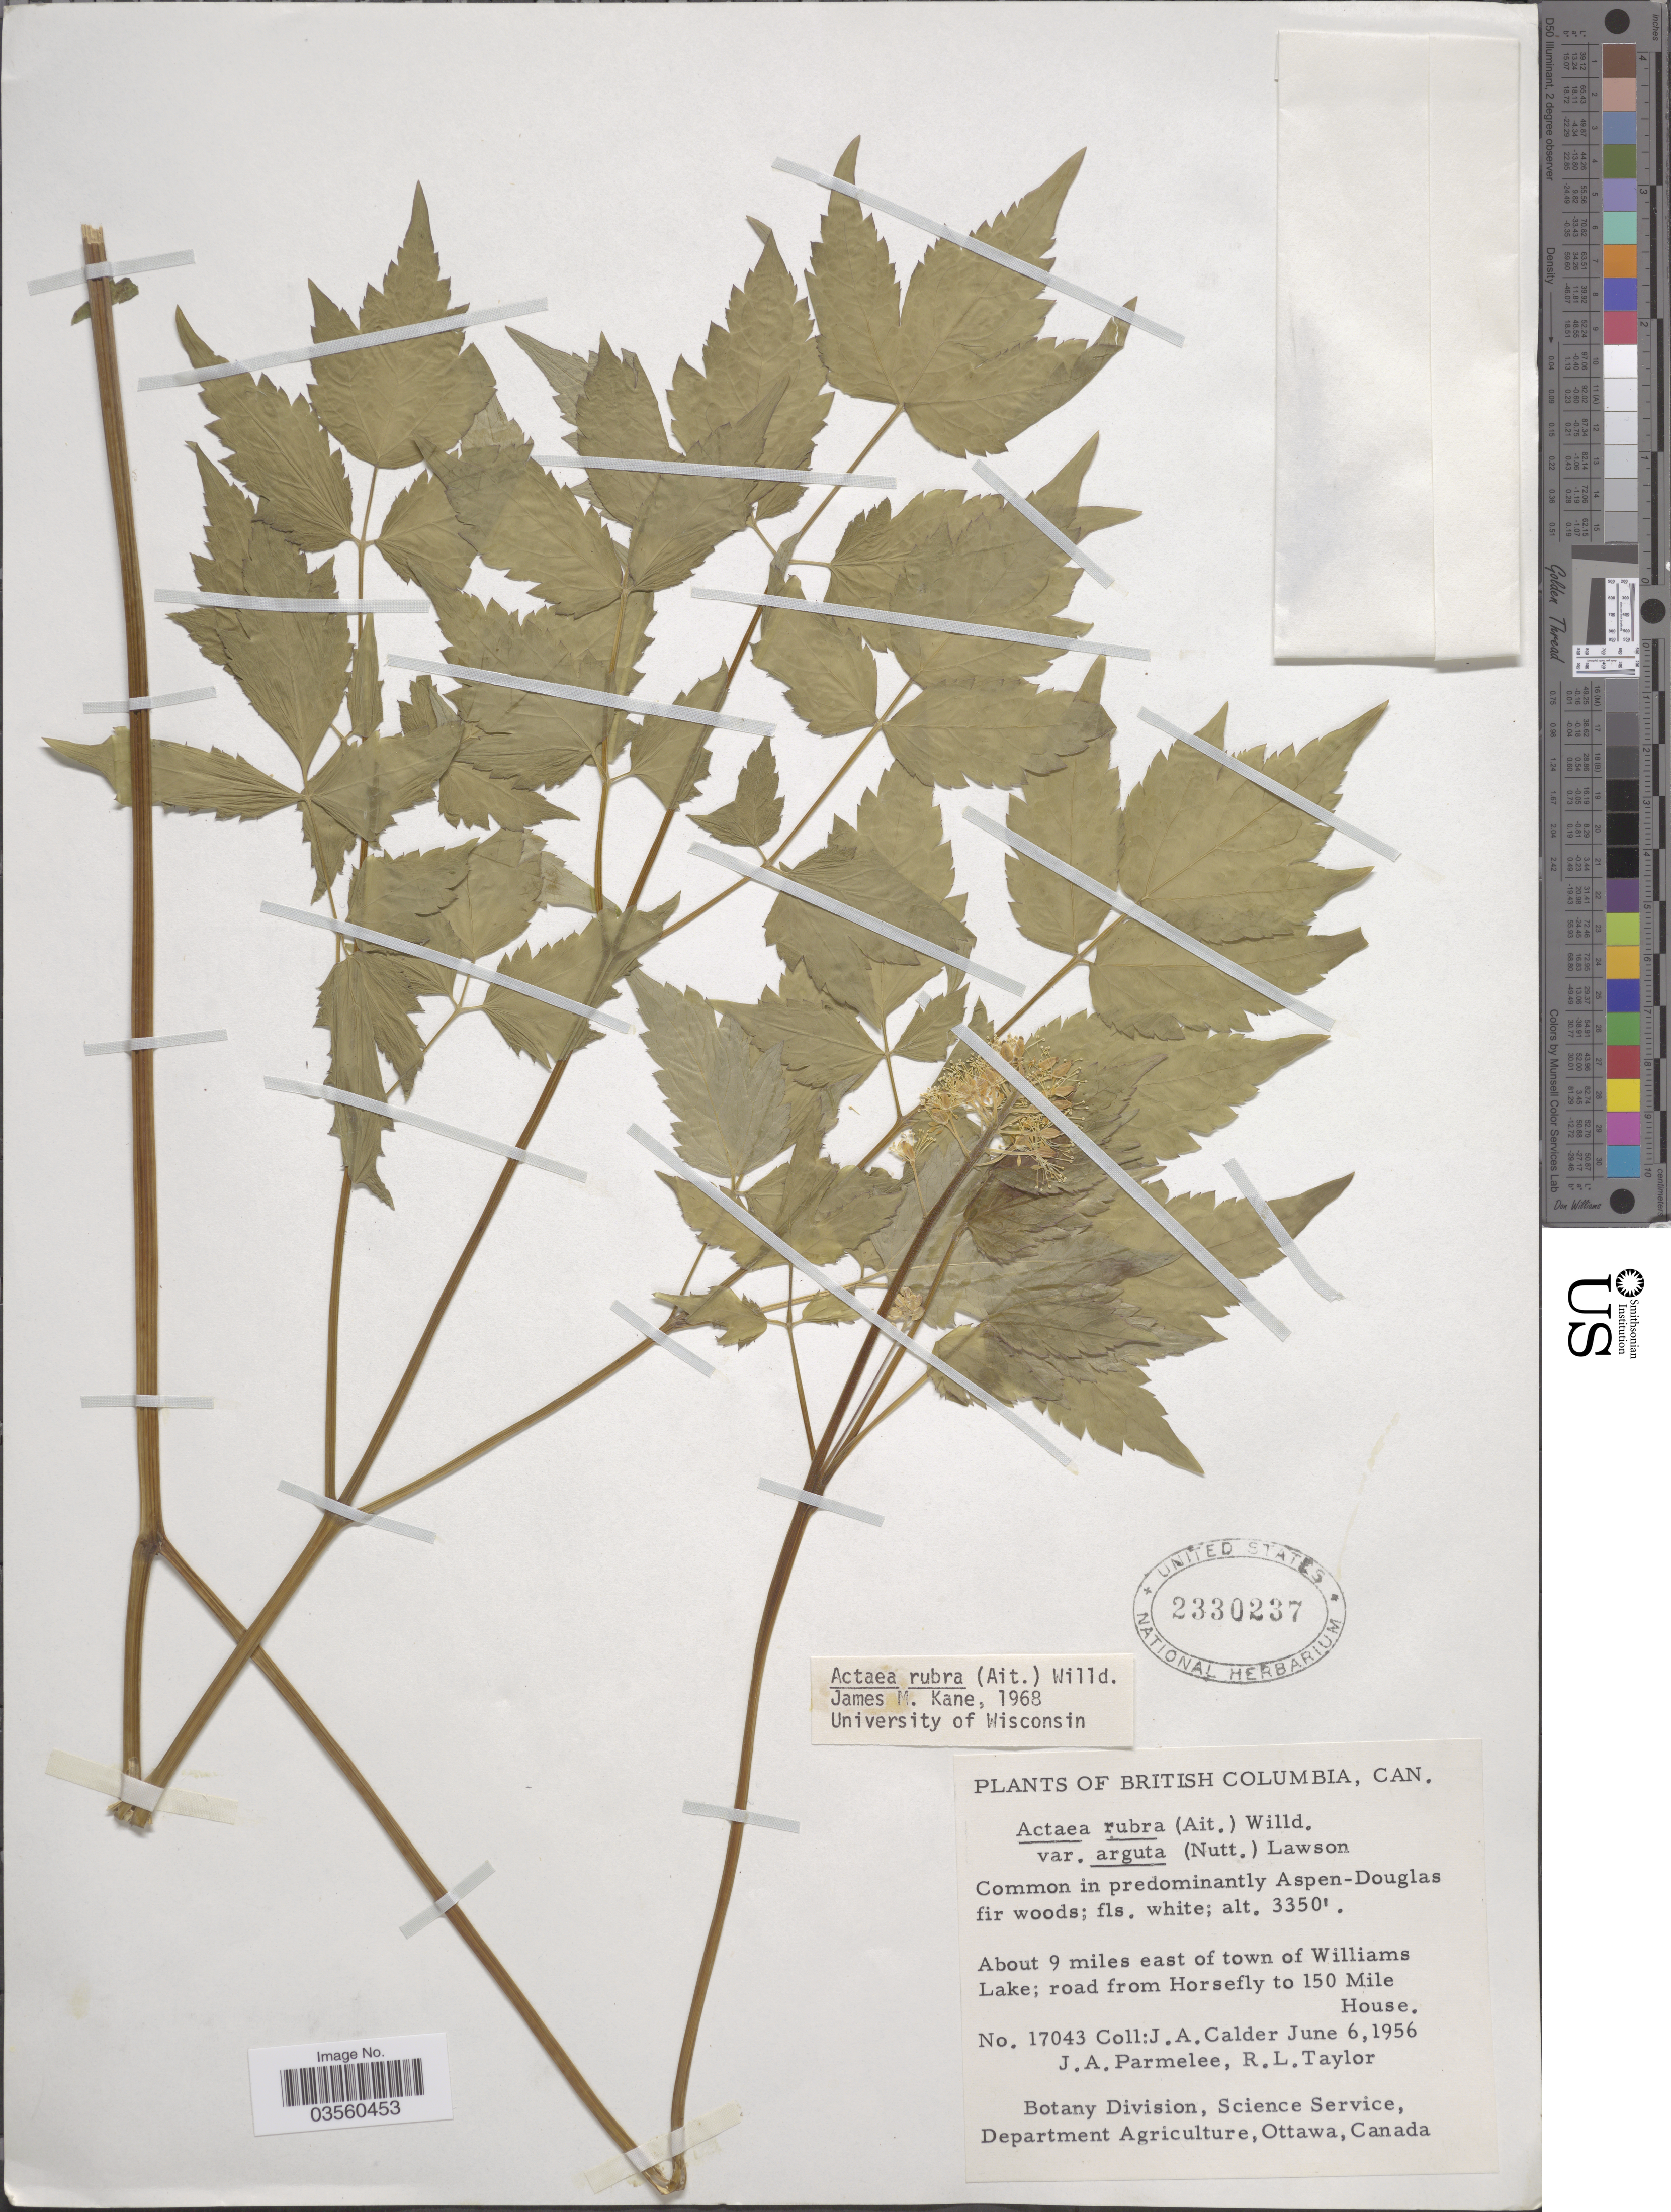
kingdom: Plantae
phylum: Tracheophyta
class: Magnoliopsida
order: Ranunculales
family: Ranunculaceae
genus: Actaea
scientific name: Actaea rubra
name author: (Aiton) Willd.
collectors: J. A. Calder, J. A. Parmelee & R. Taylor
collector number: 17043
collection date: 1956-06-06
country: Canada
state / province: British Columbia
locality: About 9 miles east of town of Williams Lake; road from Horsefly to 150 Mile House.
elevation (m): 1021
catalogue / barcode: US 2330237